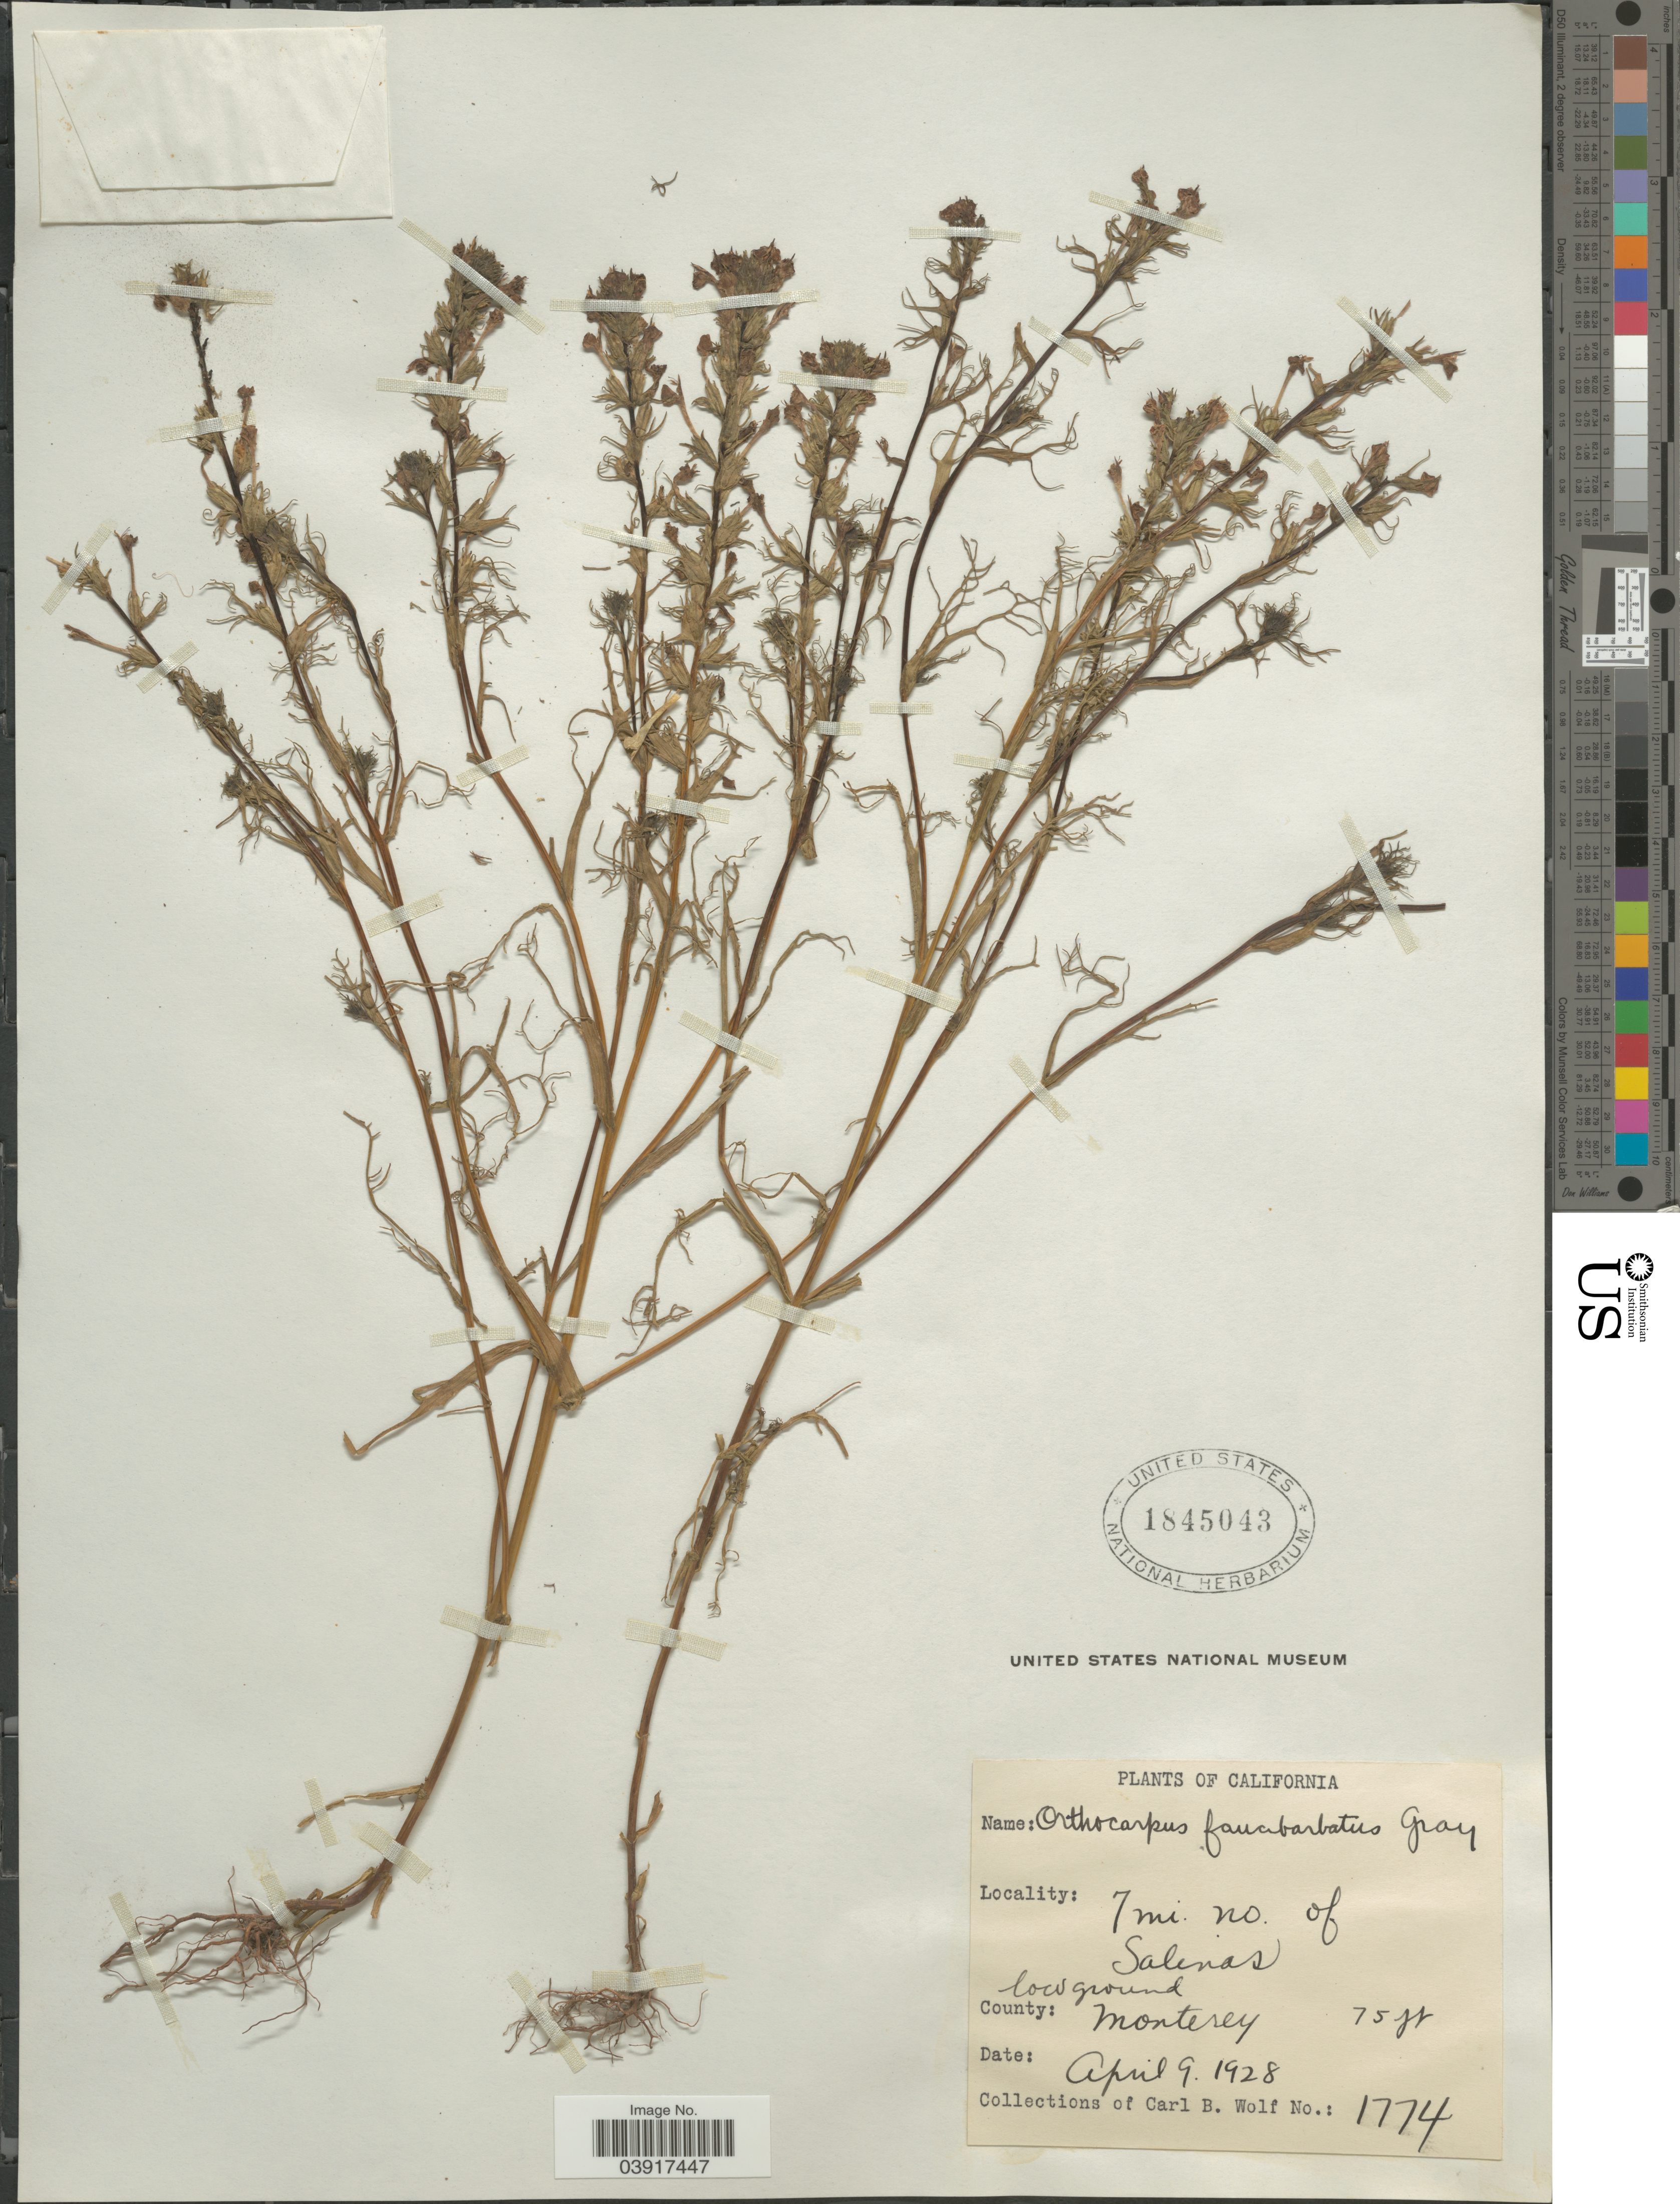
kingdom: Plantae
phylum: Tracheophyta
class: Magnoliopsida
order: Lamiales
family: Orobanchaceae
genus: Orthocarpus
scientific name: Orthocarpus faucibarbatus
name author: A. Gray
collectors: C. B. Wolf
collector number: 1774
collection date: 1928-04-09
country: United States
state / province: California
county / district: Monterey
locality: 7 mi. no. of Salinas. County: Monterey.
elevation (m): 23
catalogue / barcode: US 1845043